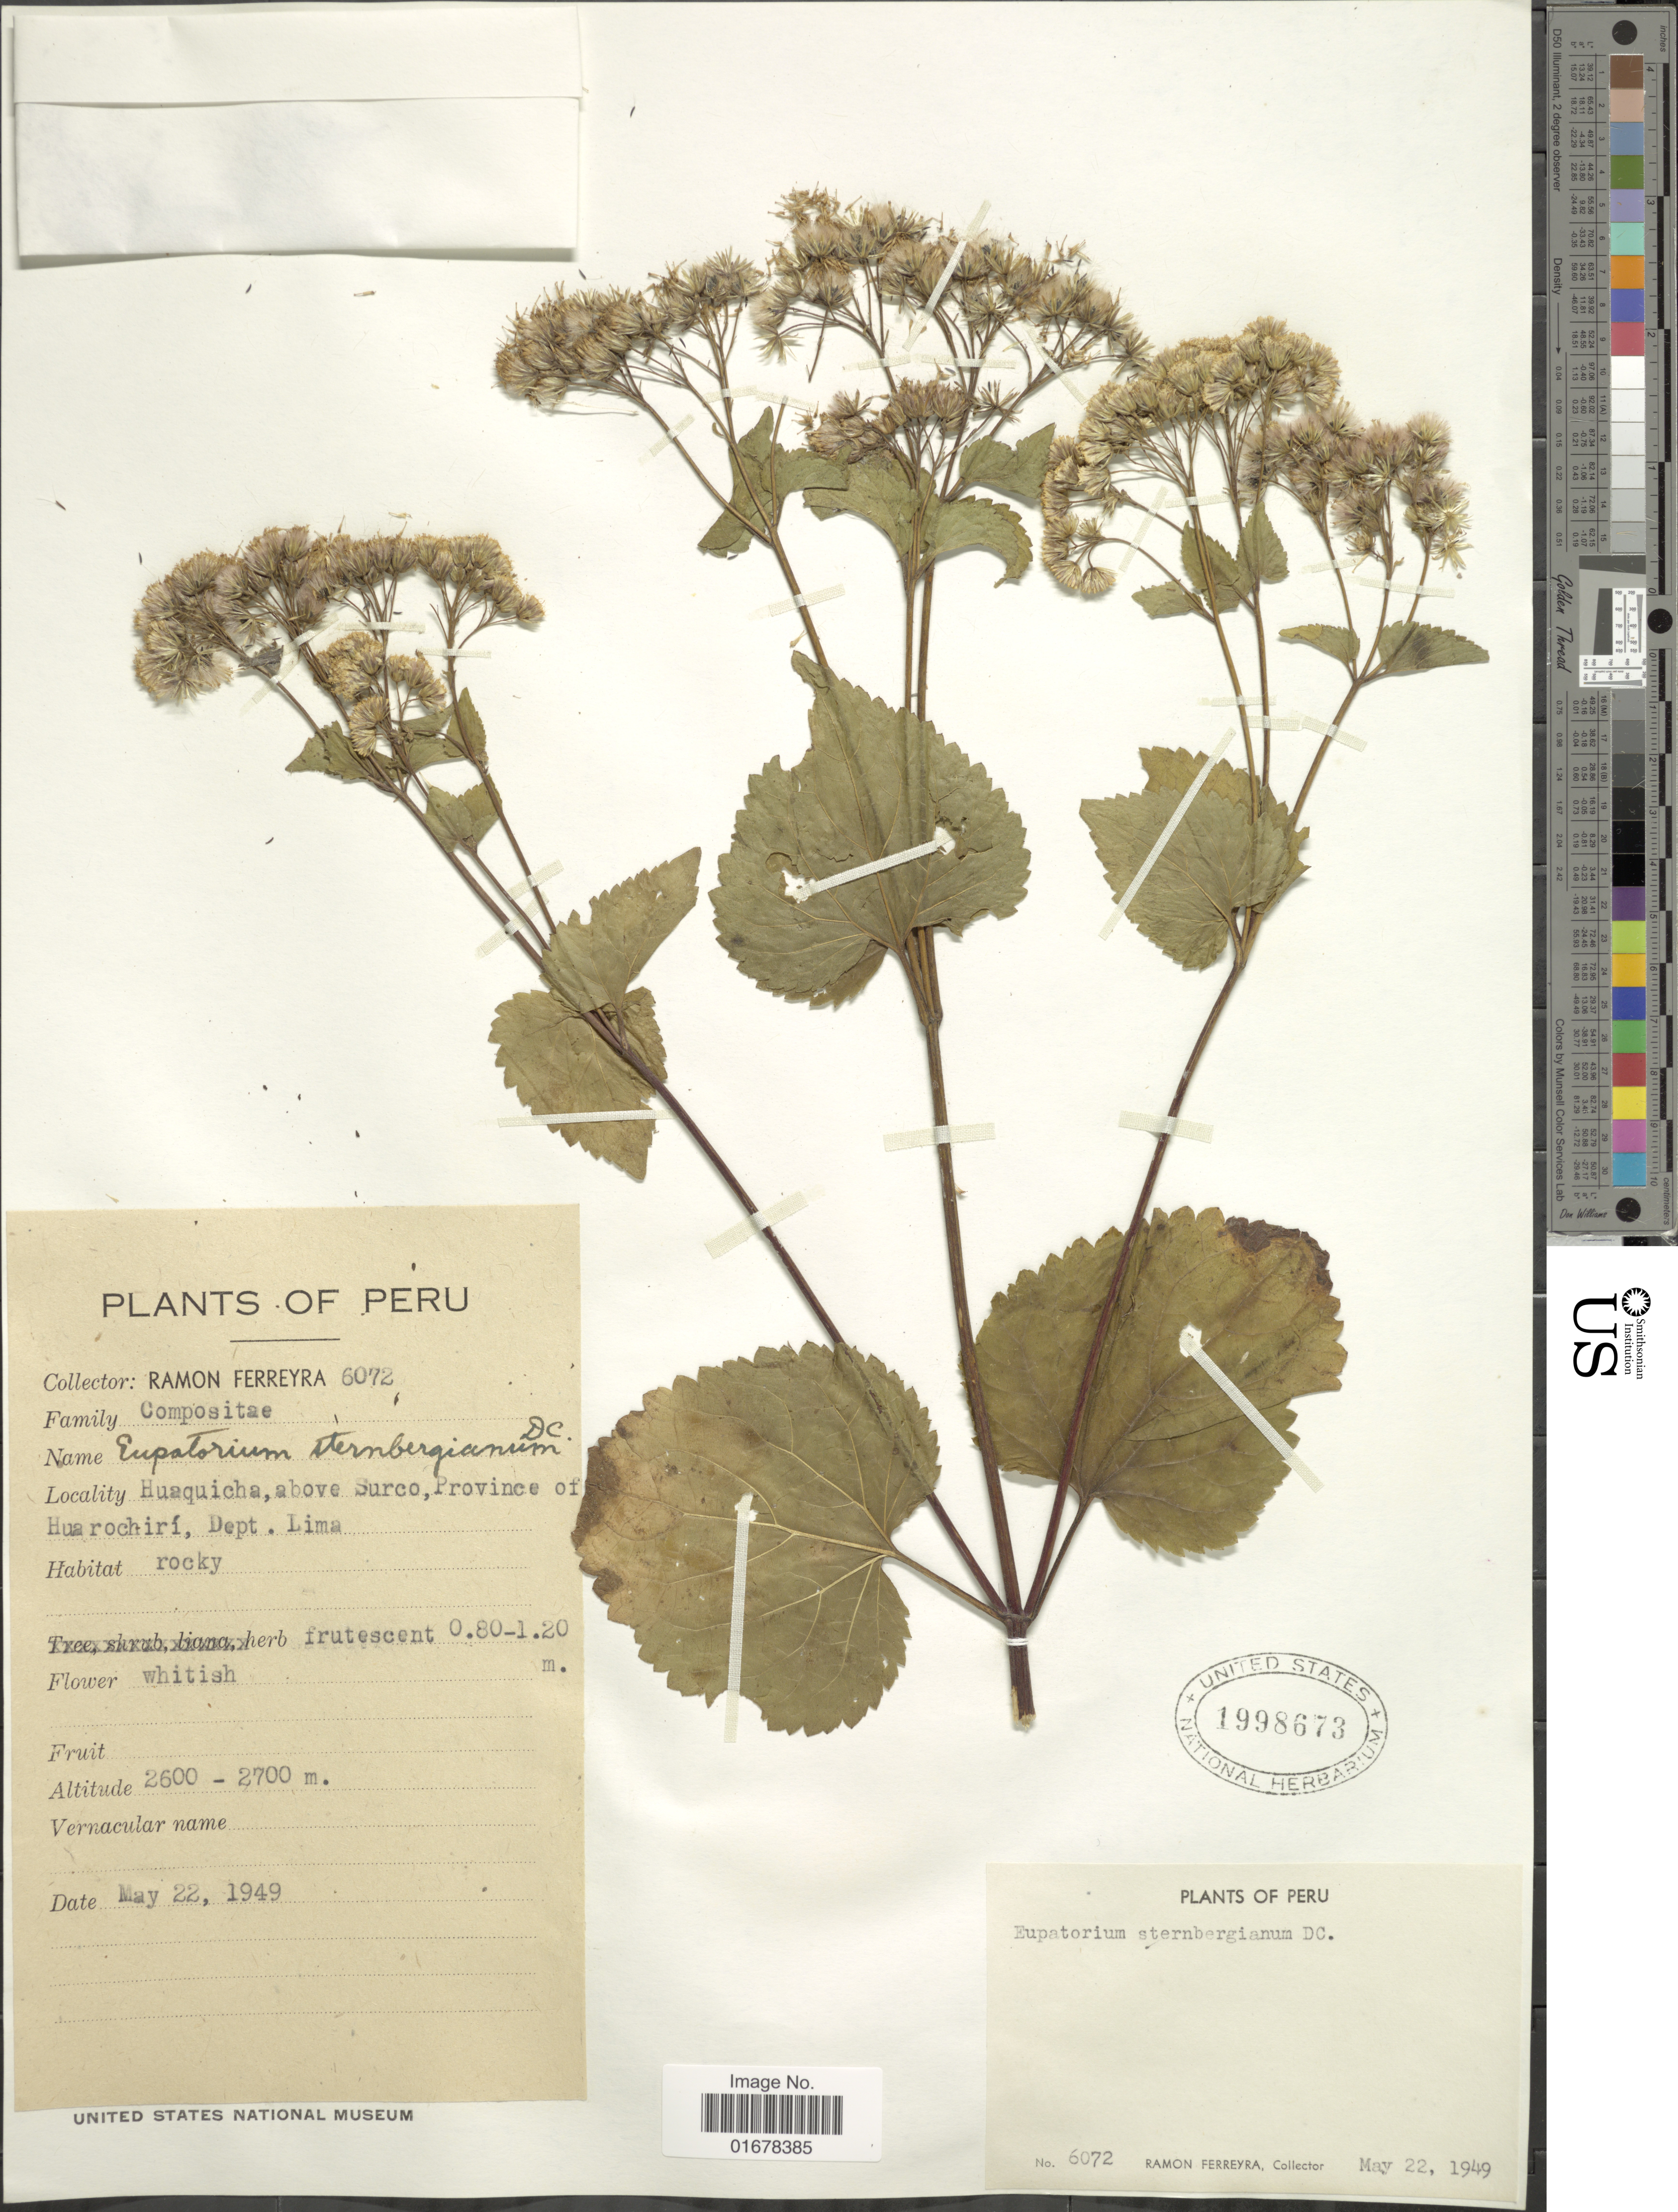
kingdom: Plantae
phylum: Tracheophyta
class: Magnoliopsida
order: Asterales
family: Asteraceae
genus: Ageratina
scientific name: Ageratina sternbergiana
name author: (DC.) R.M. King & H. Rob.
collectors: R. A. Ferreyra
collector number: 6072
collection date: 1949-05-22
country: Peru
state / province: Lima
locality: Huaquicha, above Surco, Province of Huarochiri, Dep. Lima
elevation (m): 2600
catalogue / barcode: US 1998673